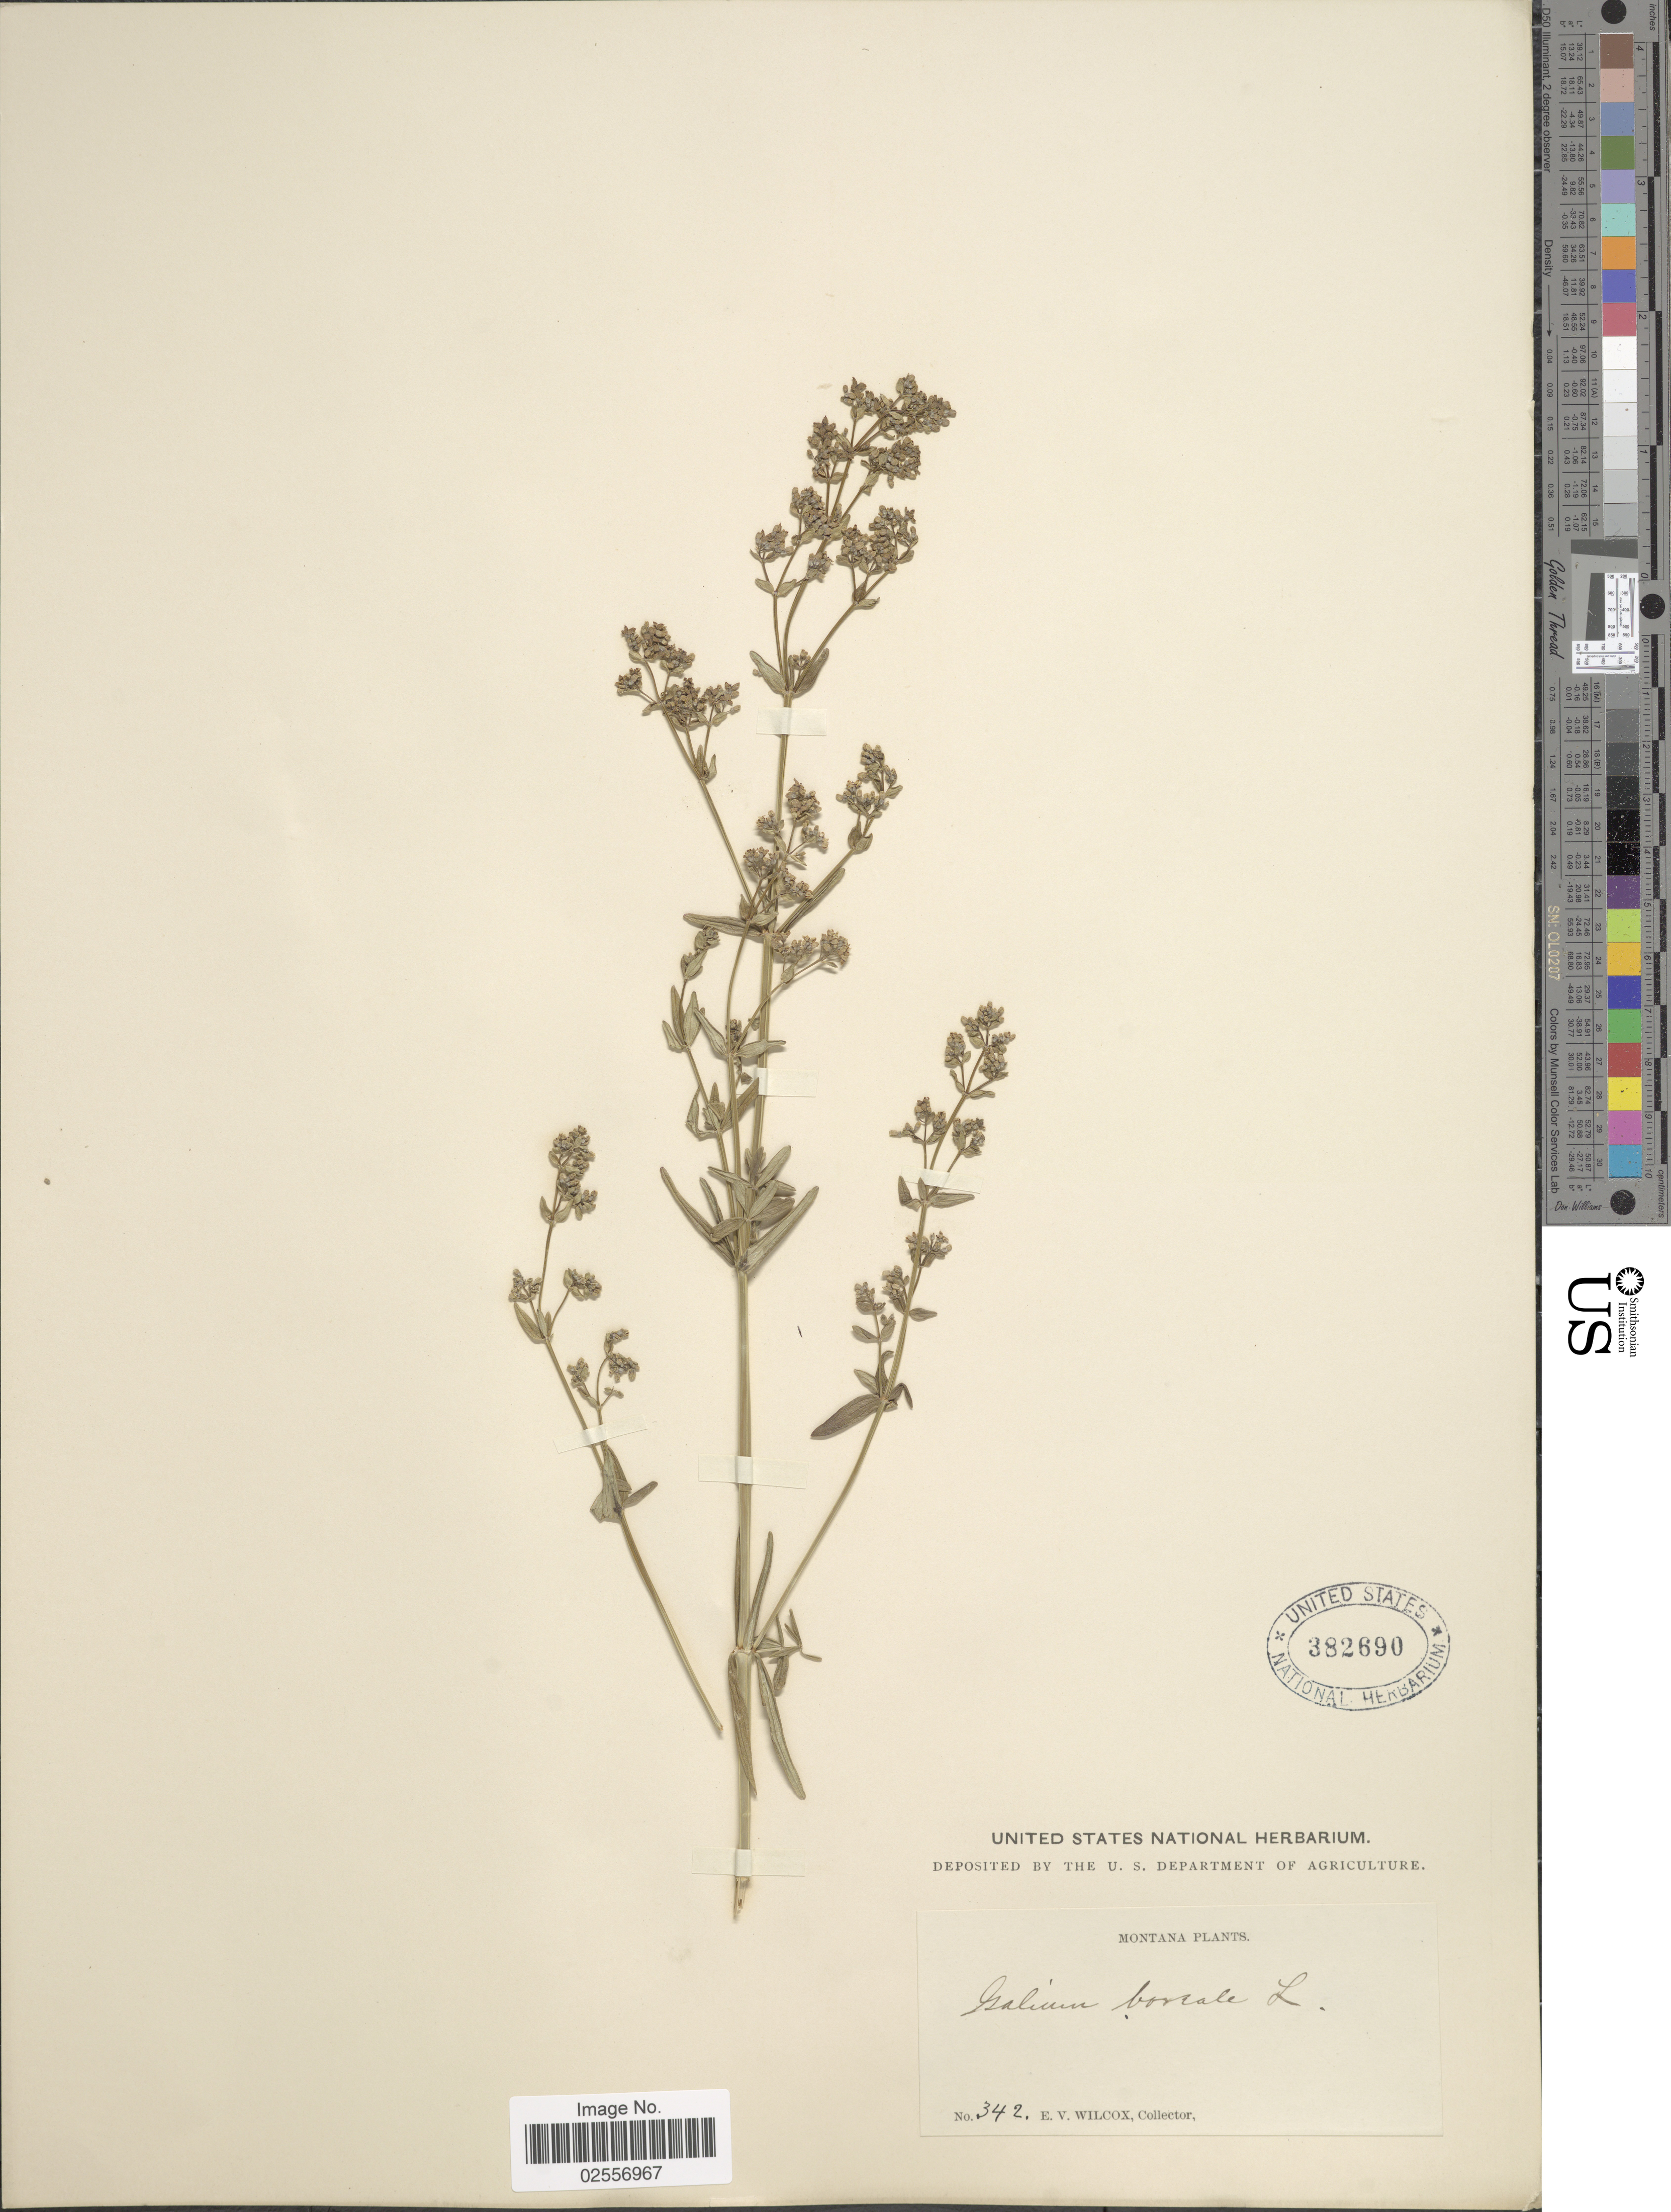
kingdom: Plantae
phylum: Tracheophyta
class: Magnoliopsida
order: Gentianales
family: Rubiaceae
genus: Galium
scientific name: Galium boreale L.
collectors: E. V. Wilcox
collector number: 342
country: United States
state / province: Montana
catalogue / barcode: US 382690